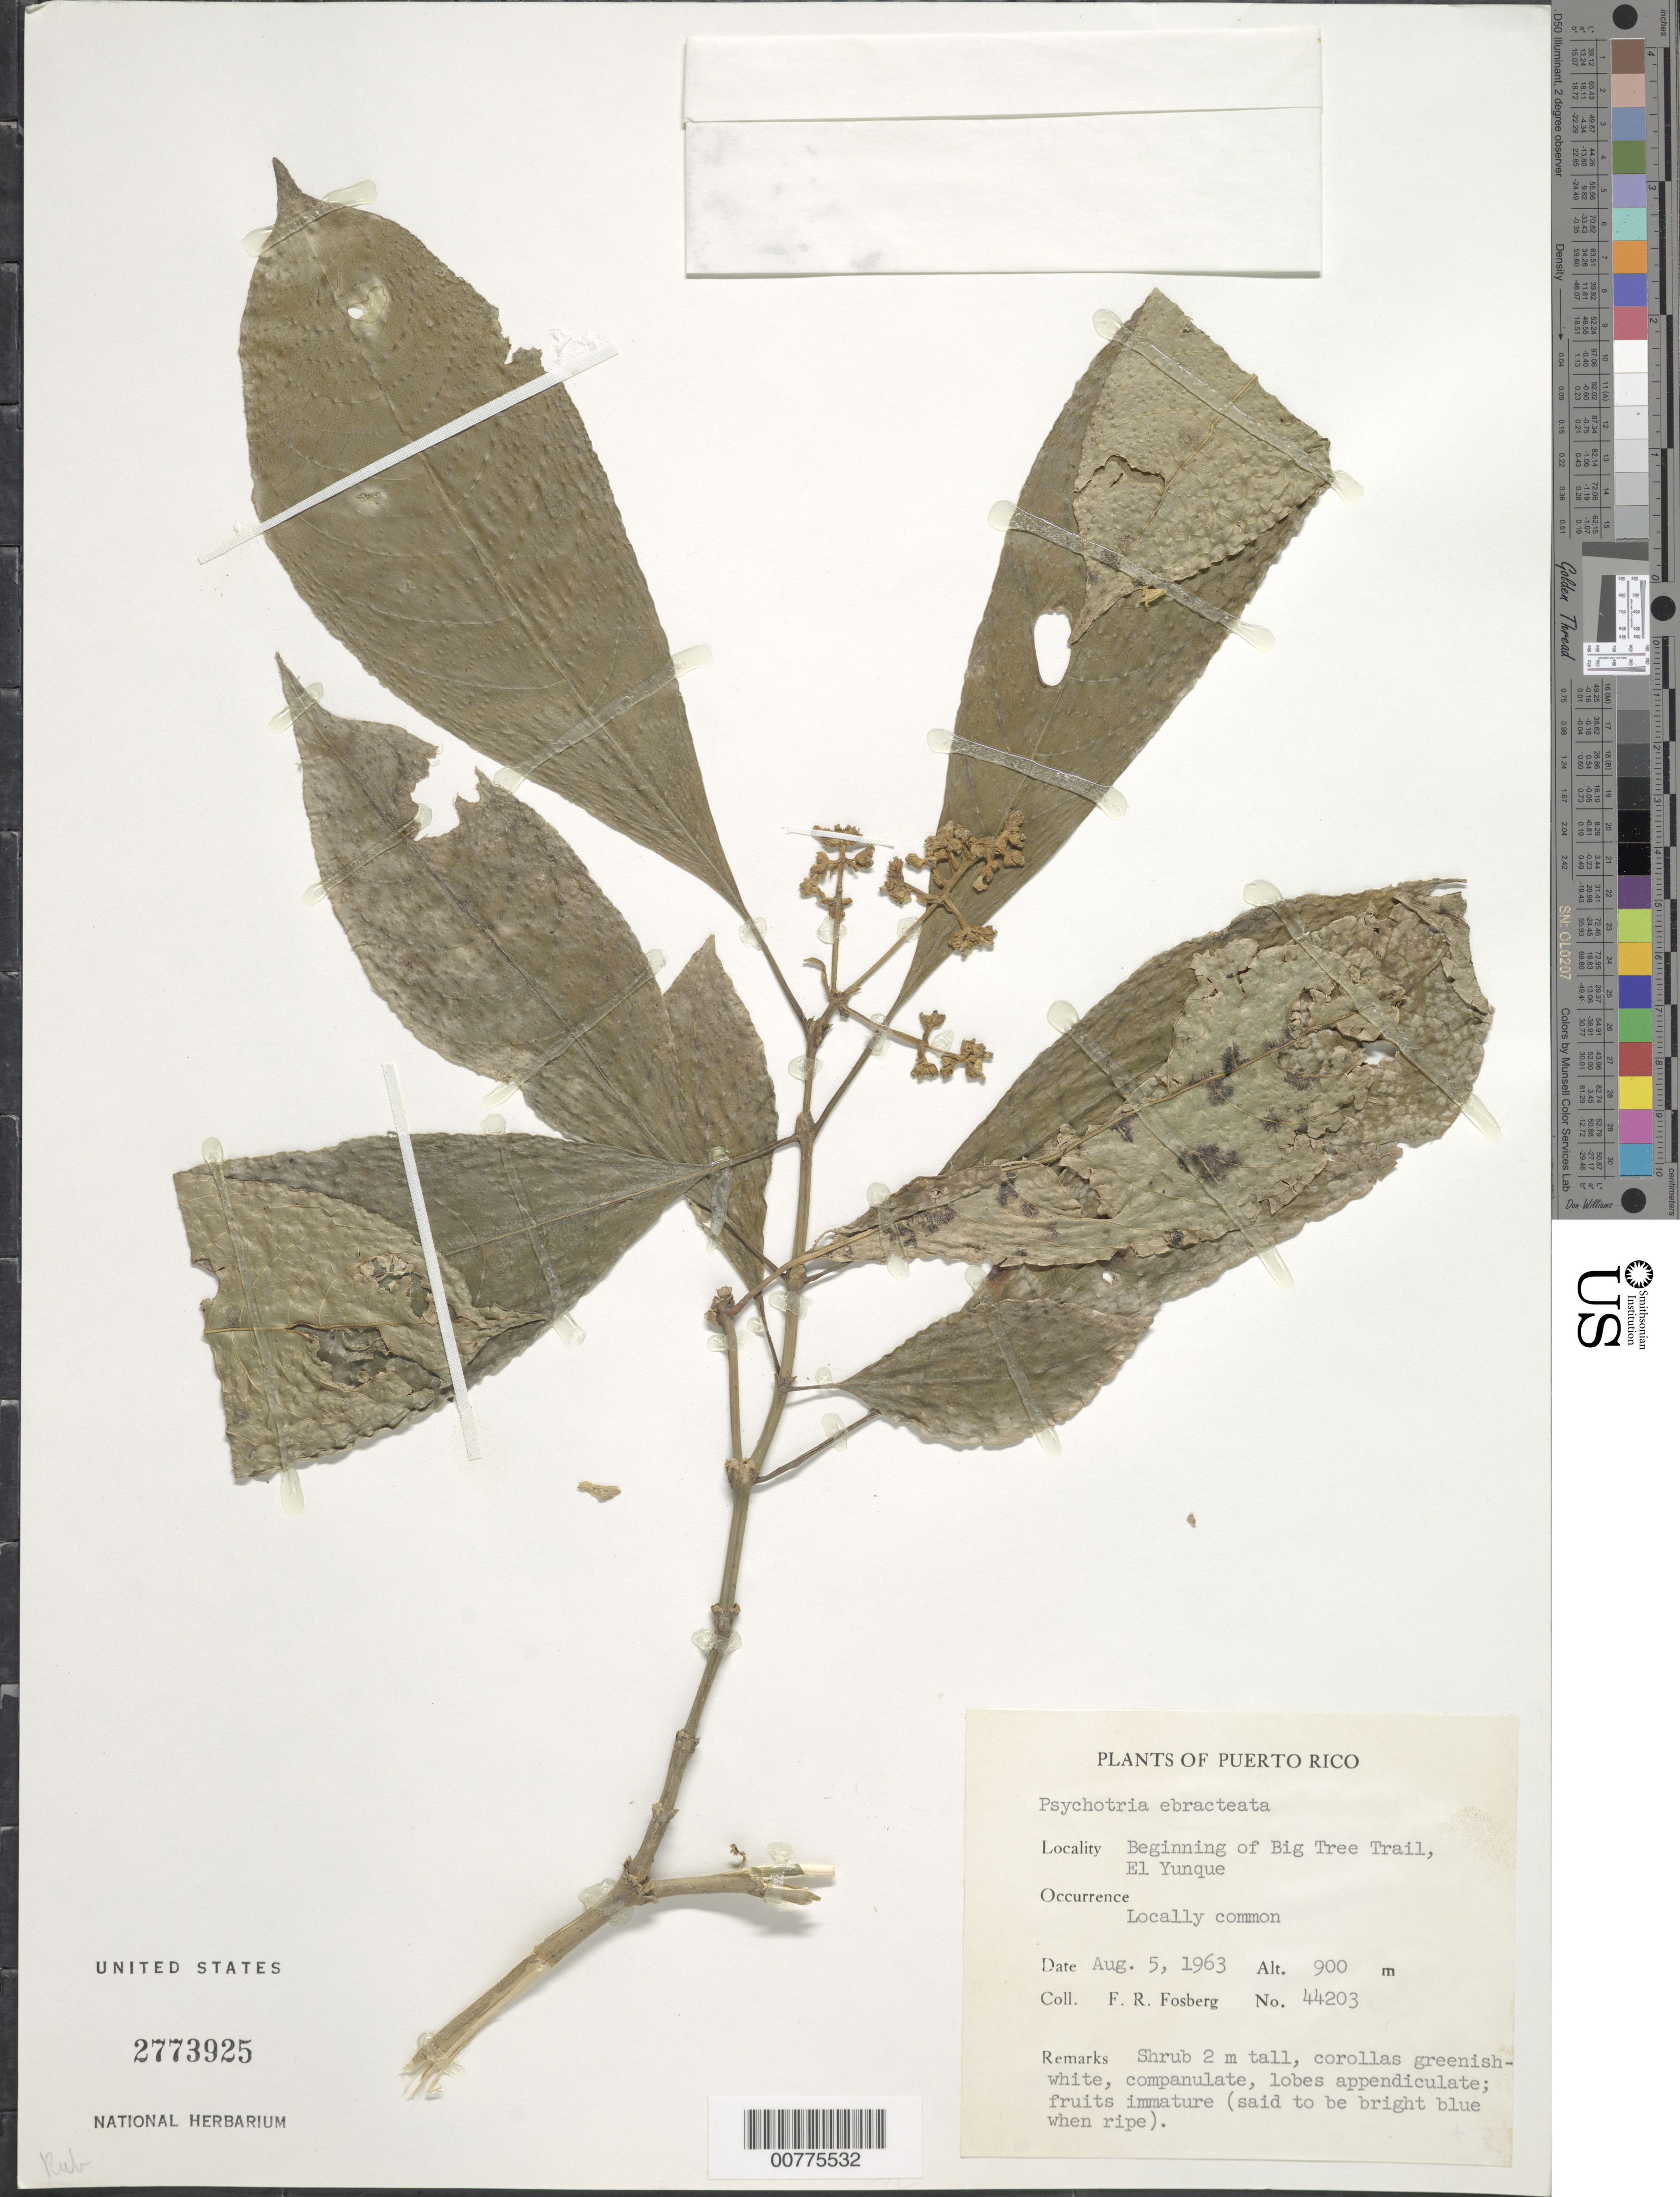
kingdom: Plantae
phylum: Tracheophyta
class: Magnoliopsida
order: Gentianales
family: Rubiaceae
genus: Psychotria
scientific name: Psychotria ebracteata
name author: Urb.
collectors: F. R. Fosberg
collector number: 44203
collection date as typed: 05 Aug 1963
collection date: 1963-08-05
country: Puerto Rico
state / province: Río Grande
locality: Beginning of Big Tree Trail, El Yunque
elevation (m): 900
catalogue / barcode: US 2773925